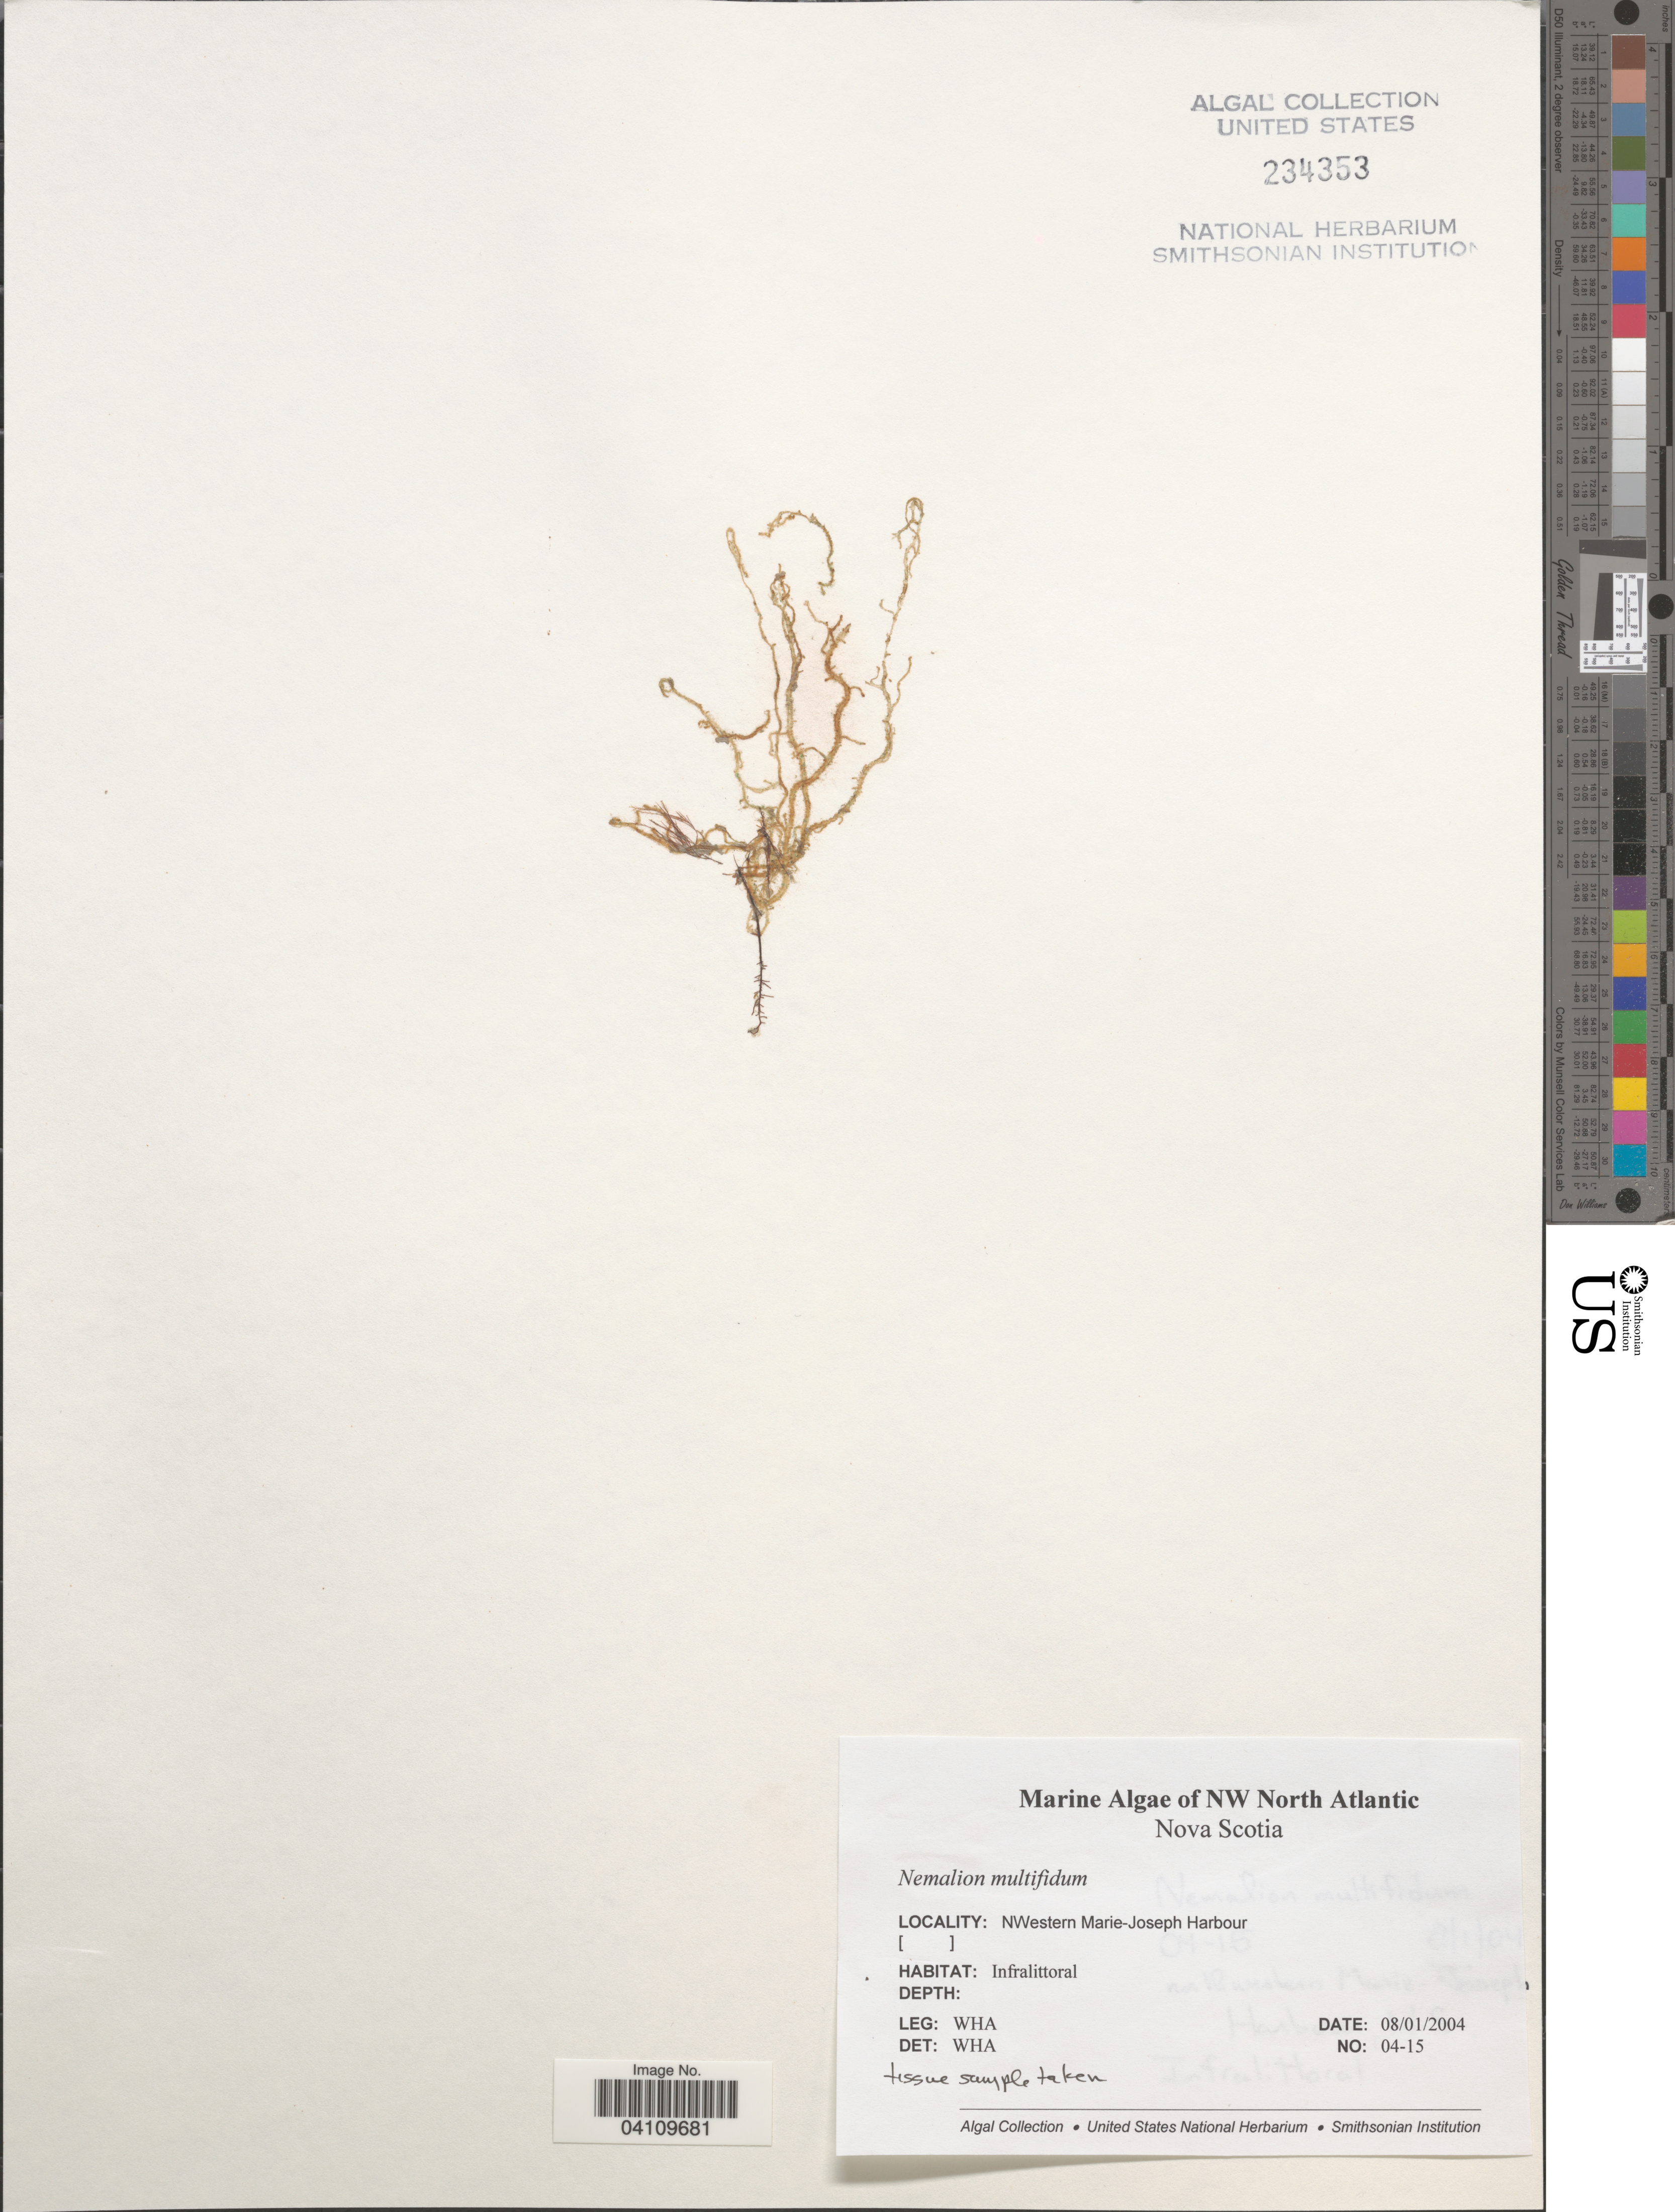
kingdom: Plantae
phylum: Rhodophyta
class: Florideophyceae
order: Nemaliales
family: Nemaliaceae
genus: Nemalion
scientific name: Nemalion multifidum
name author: (Lyngb.) Chauvin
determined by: Algae name updating Project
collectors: W. H. Adey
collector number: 04-15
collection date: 2004-01-08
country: Canada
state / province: Nova Scotia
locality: NW North Atlantic. NWestern Marie-Joseph Harbour.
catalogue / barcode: US 234353